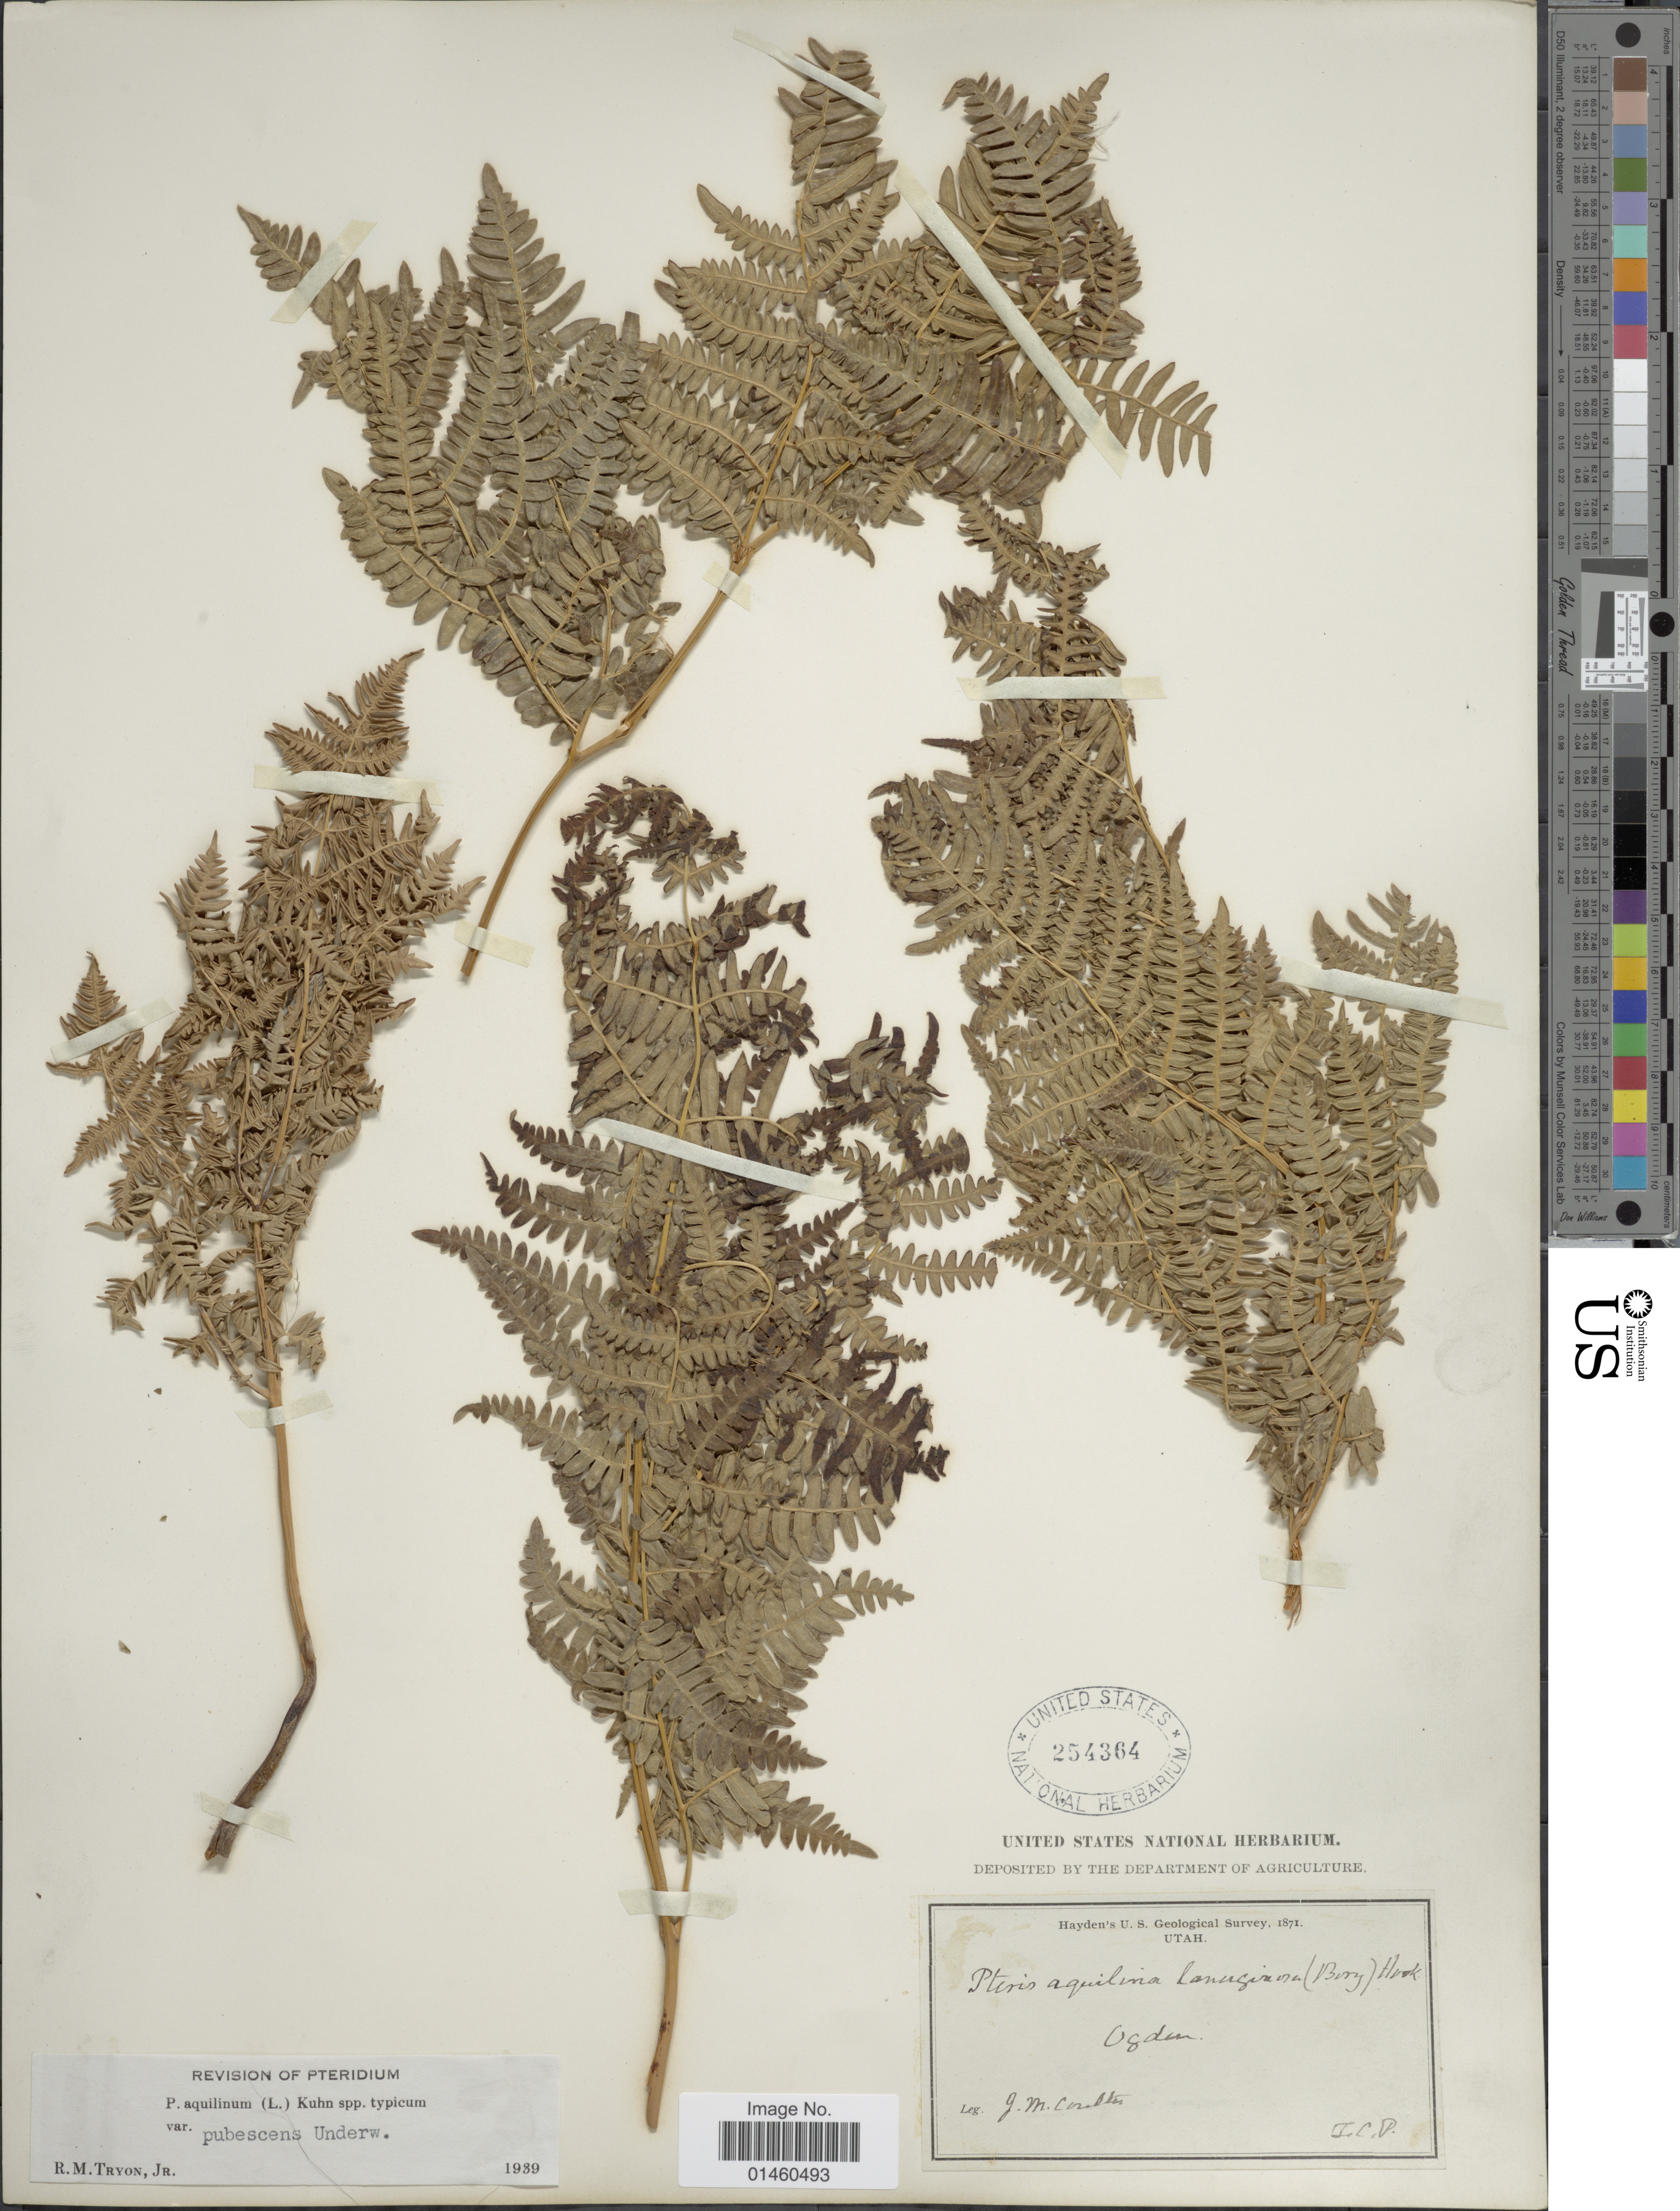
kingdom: Plantae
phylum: Tracheophyta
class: Polypodiopsida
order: Polypodiales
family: Dennstaedtiaceae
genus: Pteridium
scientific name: Pteridium pubescens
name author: (Underw.) Christenh.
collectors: J. M. Coulter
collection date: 1871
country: United States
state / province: Utah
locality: Ogden.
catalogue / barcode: US 254364